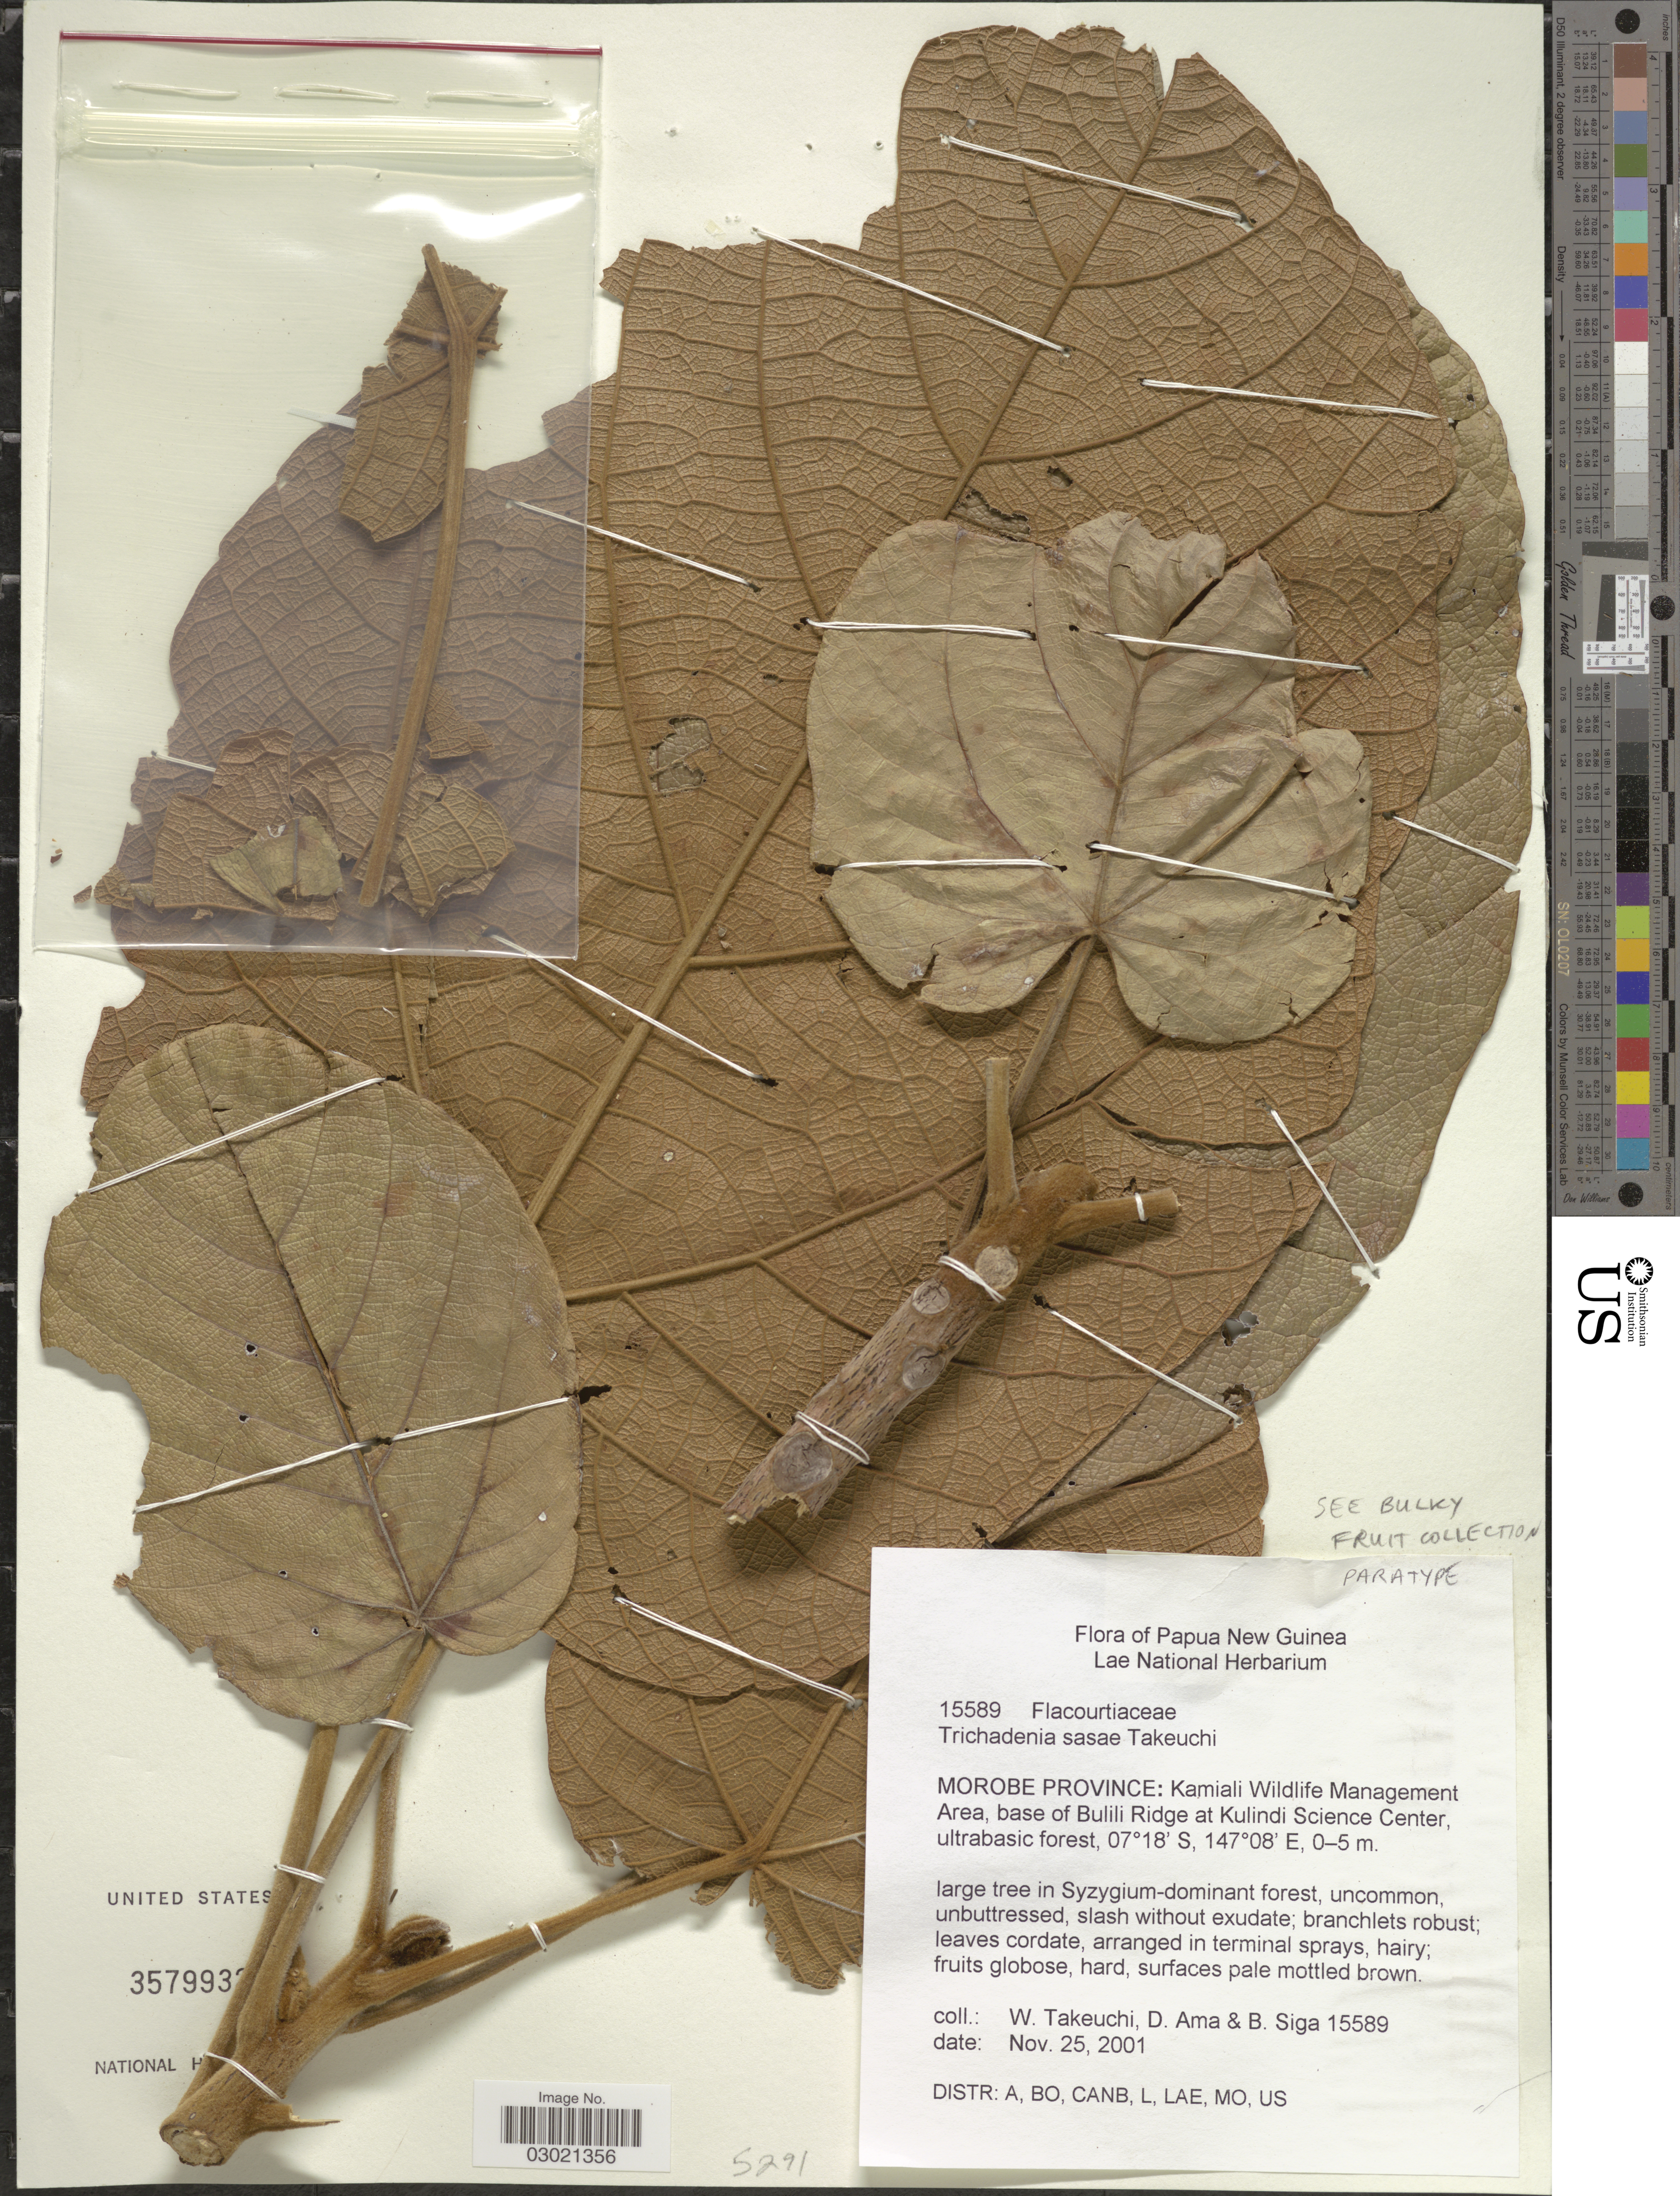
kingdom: Plantae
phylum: Tracheophyta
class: Magnoliopsida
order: Malpighiales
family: Achariaceae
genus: Trichadenia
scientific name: Trichadenia sasae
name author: W.N. Takeuchi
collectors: W. Takeuchi, D. Ama & B. Siga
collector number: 15589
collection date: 2001-11-25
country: Papua New Guinea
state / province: Morobe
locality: Kamiali Wildlife Management Area, base of Bulili Ridge at Kulindi Science Center.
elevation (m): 0